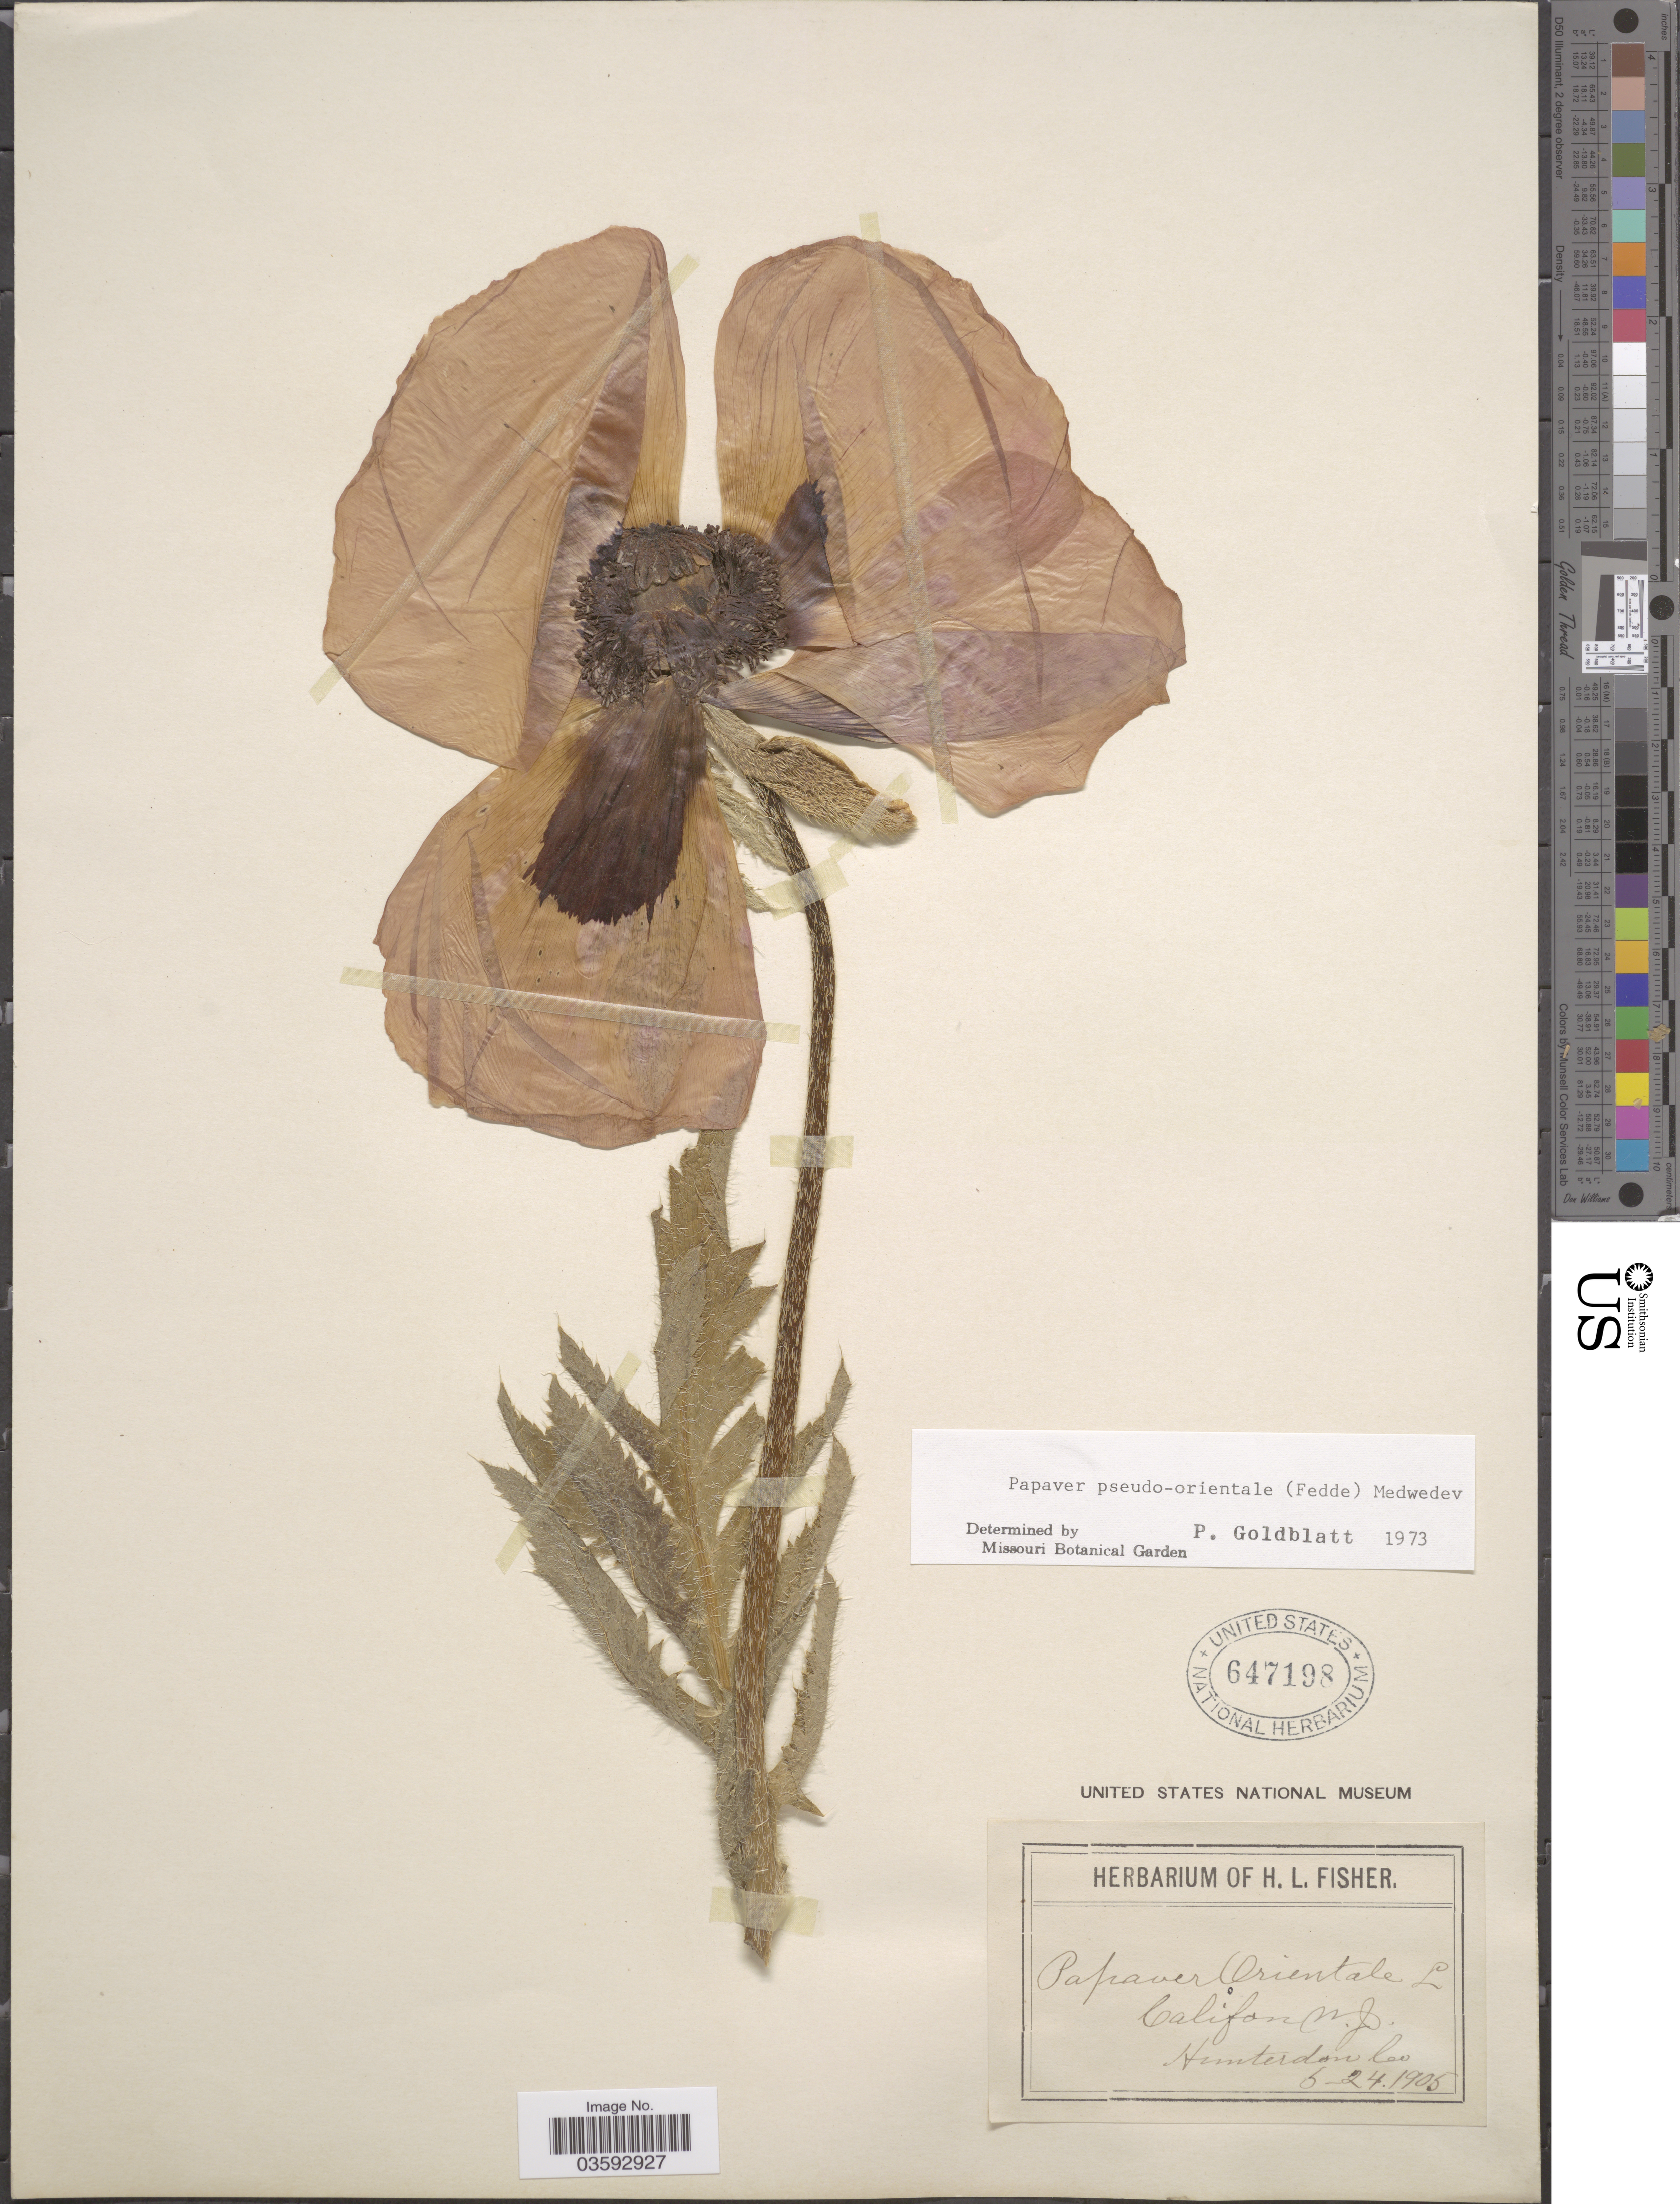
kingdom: Plantae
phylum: Tracheophyta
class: Magnoliopsida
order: Ranunculales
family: Papaveraceae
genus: Papaver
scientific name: Papaver pseudo-orientale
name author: Medvedeva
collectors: ex herb. of H. L. Fisher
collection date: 1905-05-24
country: United States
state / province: New Jersey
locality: Califon. Hunterdon Co.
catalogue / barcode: US 647198